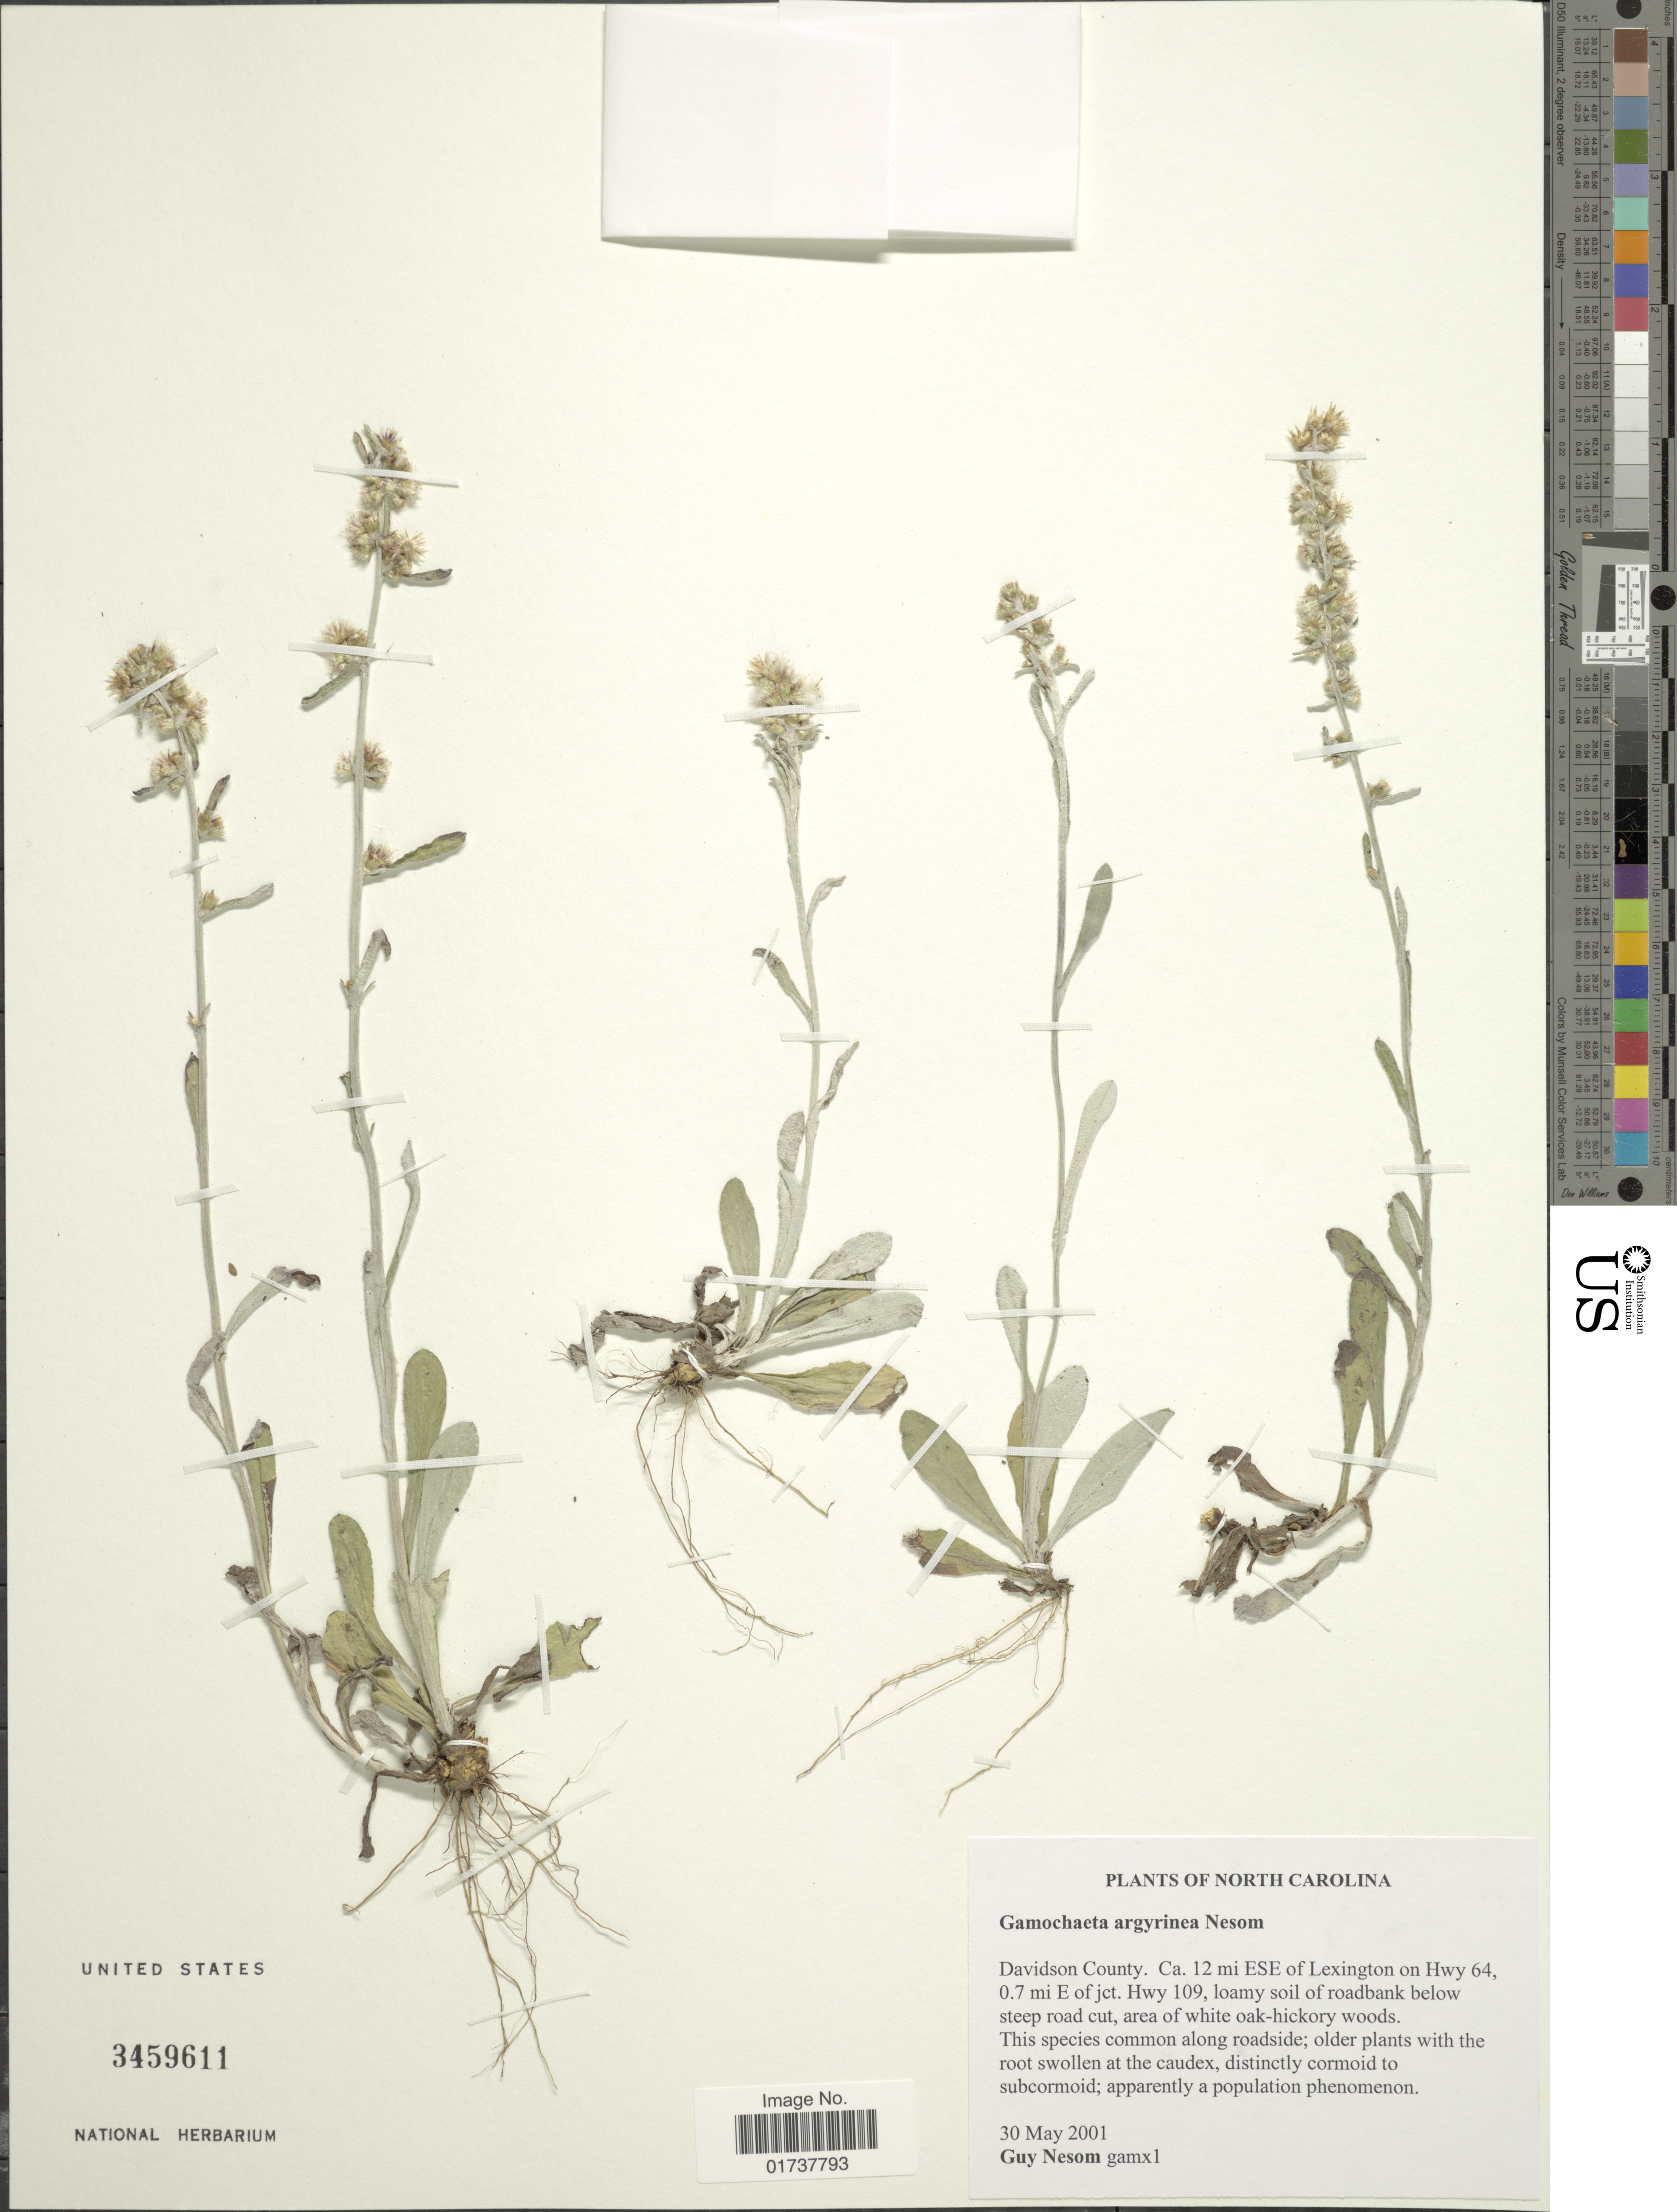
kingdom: Plantae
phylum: Tracheophyta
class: Magnoliopsida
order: Asterales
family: Asteraceae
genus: Gamochaeta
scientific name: Gamochaeta argyrinea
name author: G.L. Nesom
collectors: G. Nesom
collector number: gamx1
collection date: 2001-05-30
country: United States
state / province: North Carolina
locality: David County, Ca. 12 mi ESE of Lexington on Hwy 64 0.7 mi E of jct. Hwy 109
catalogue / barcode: US 3459611